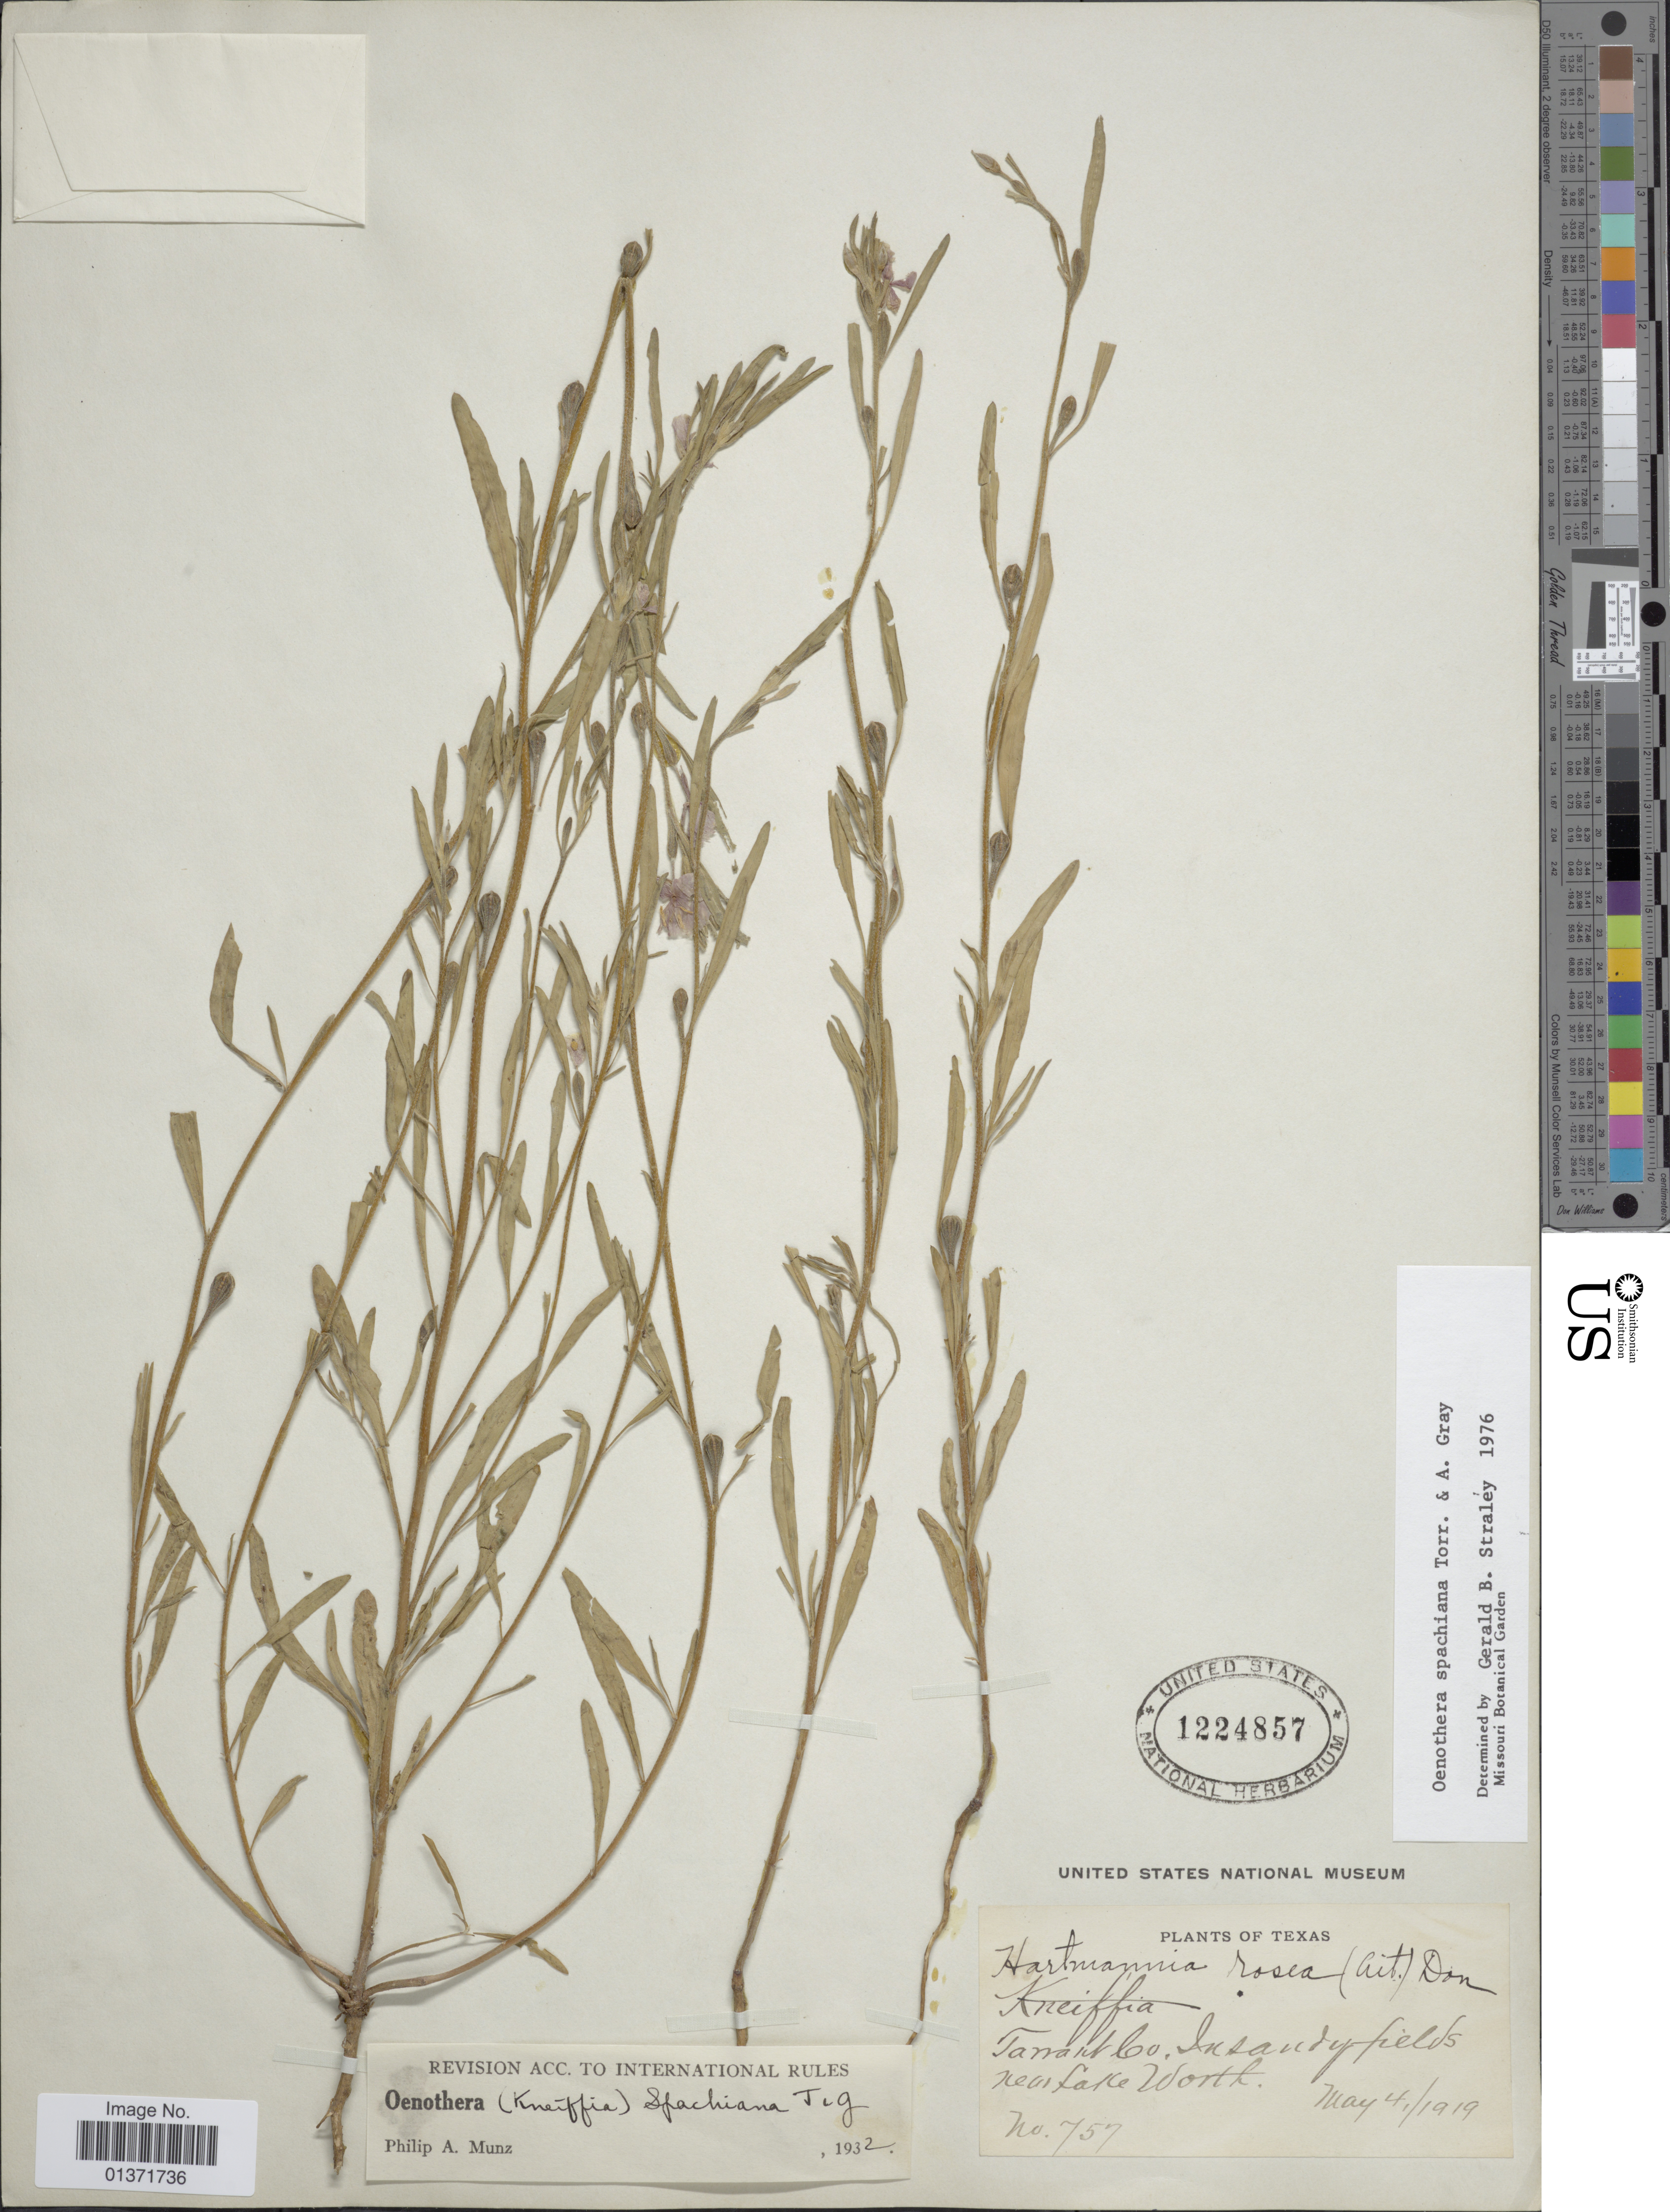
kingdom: Plantae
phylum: Tracheophyta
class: Magnoliopsida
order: Myrtales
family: Onagraceae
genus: Oenothera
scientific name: Oenothera spachiana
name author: Torr. & A. Gray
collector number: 757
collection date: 1919-05-04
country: United States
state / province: Texas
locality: Tamant Co, near Lake Worth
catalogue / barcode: US 1224857